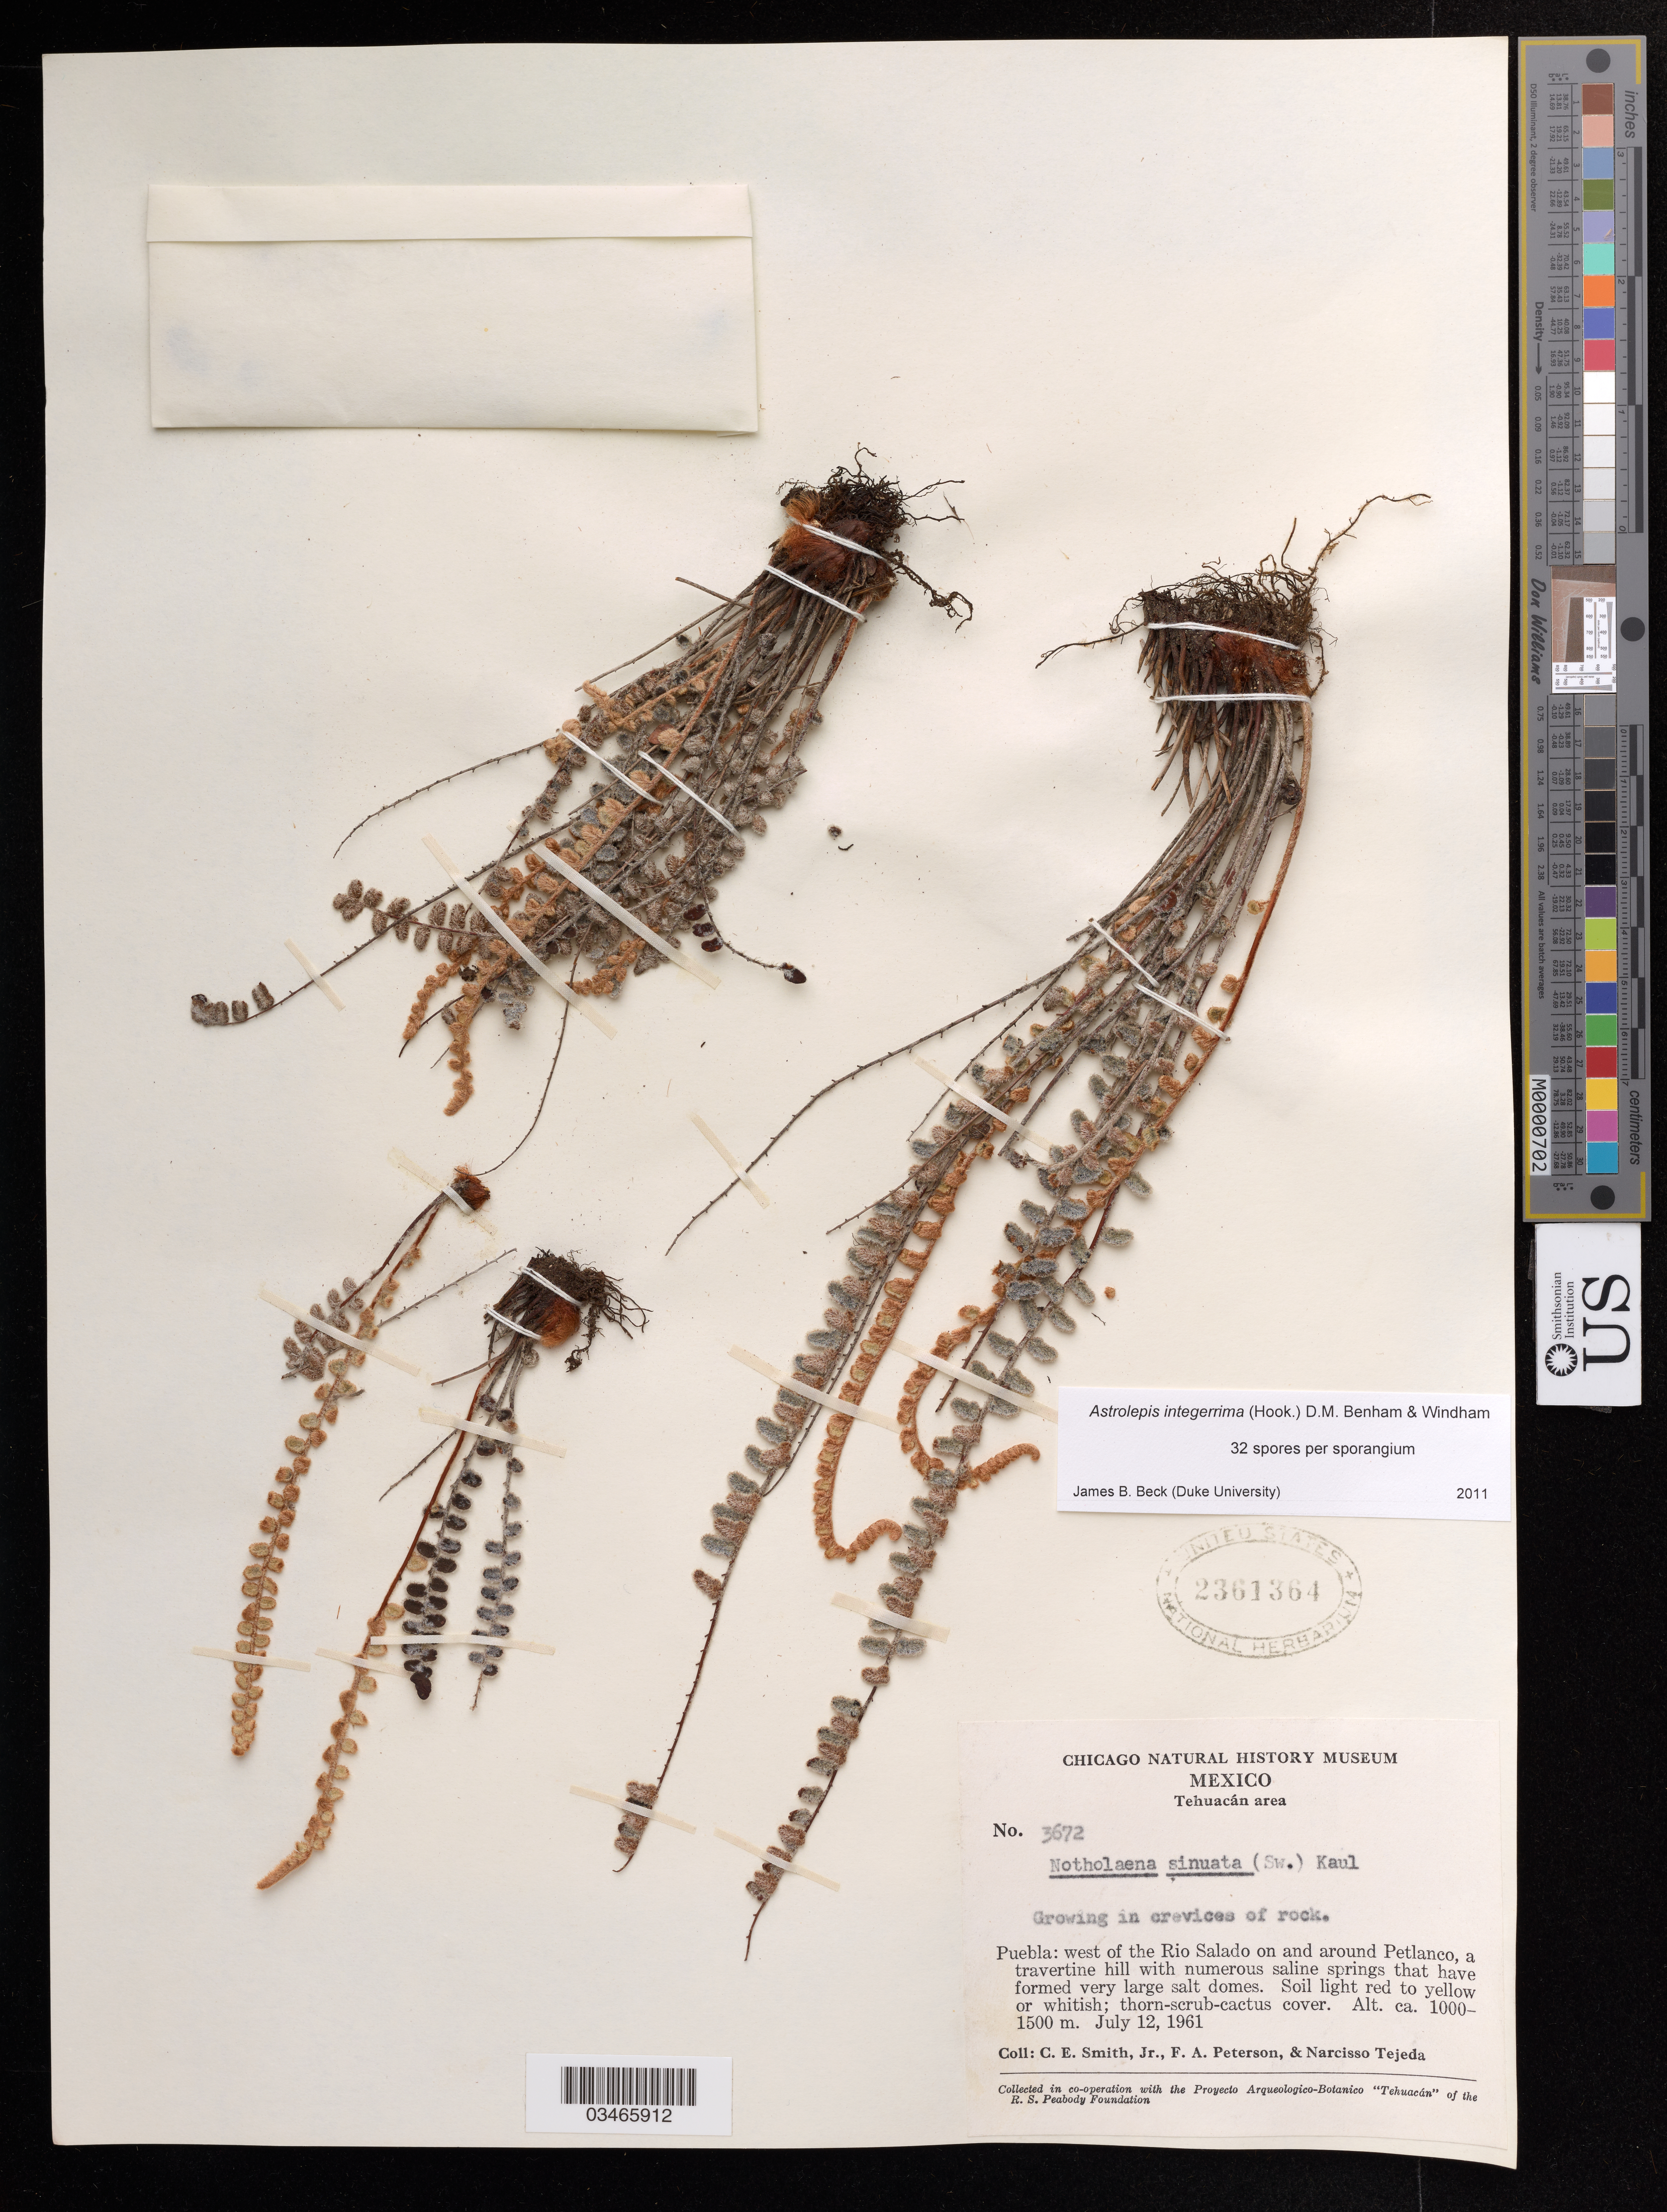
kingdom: Plantae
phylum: Tracheophyta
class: Polypodiopsida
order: Polypodiales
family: Pteridaceae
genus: Astrolepis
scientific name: Astrolepis integerrima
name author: (Hook.) D.M. Benham & Windham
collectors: C. E. Smith Jr., F. A. Peterson & N. Tejeda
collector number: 3672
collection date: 1961-07-12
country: United States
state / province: New Mexico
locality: Tehuacán area. West of the Rio Salado on and around Petlanco.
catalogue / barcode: US 2361364